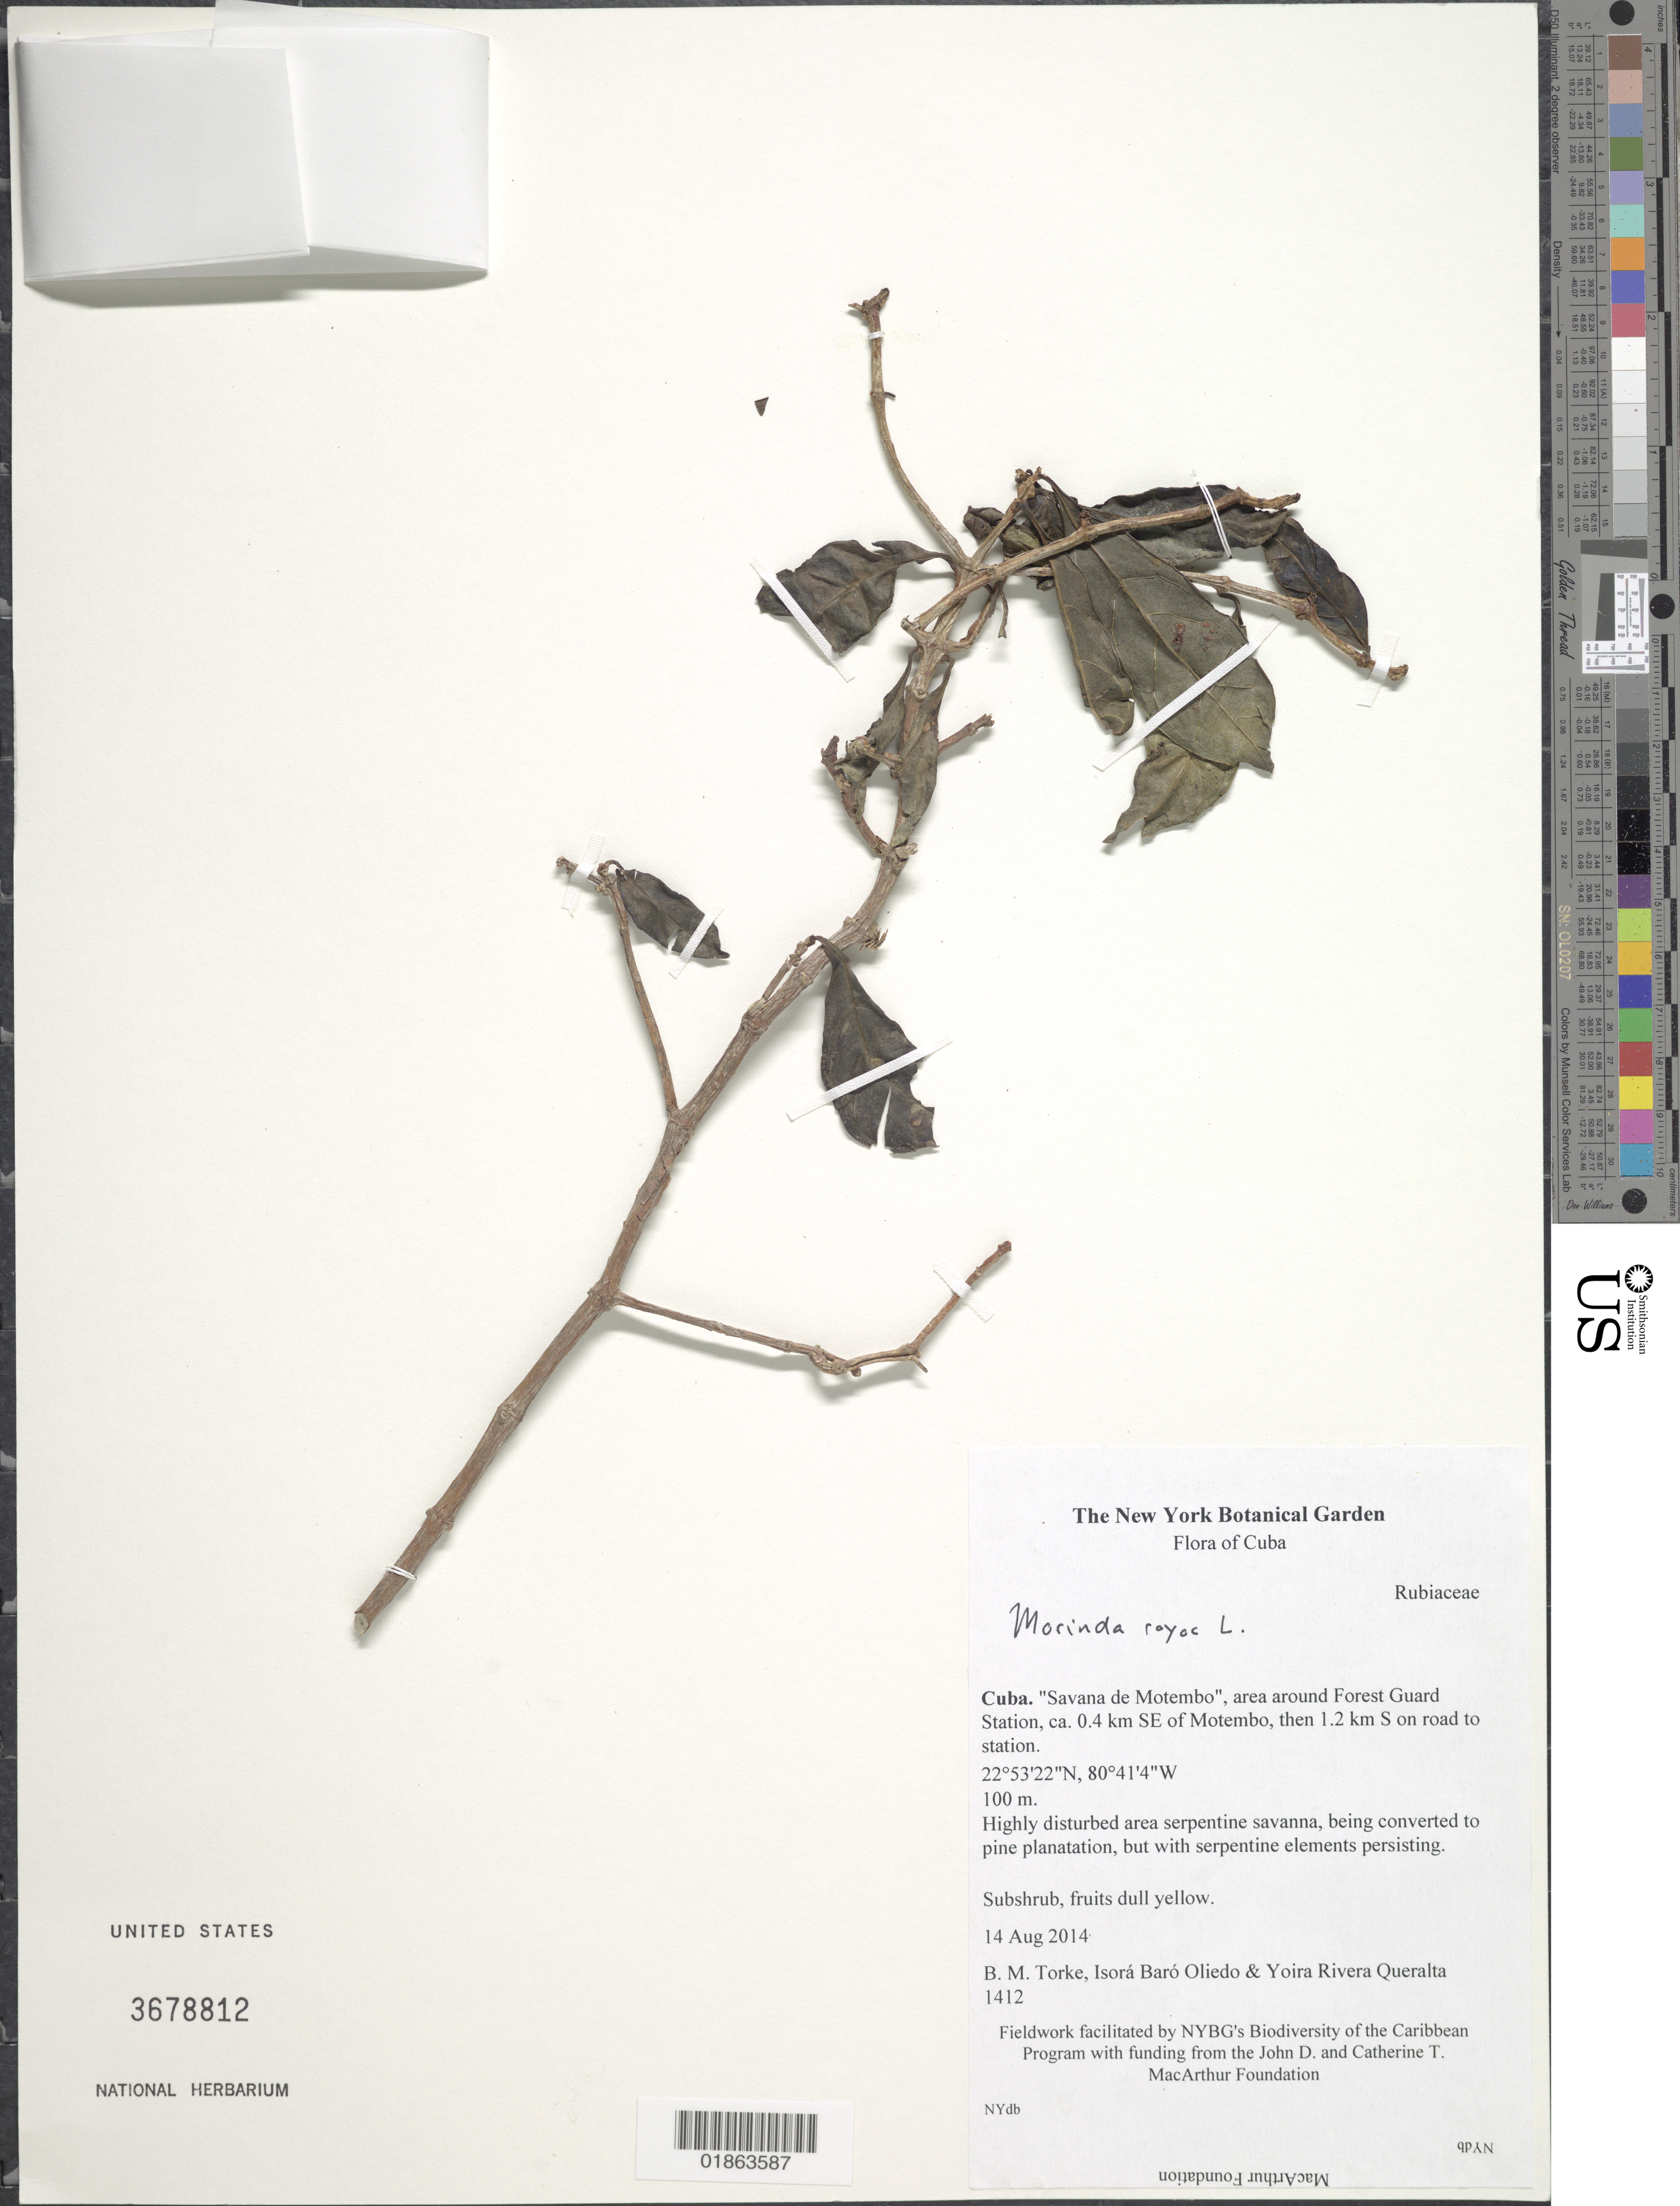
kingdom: Plantae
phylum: Tracheophyta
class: Magnoliopsida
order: Gentianales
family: Rubiaceae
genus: Morinda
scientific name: Morinda royoc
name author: L.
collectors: B. M. Torke, I. Baró Oliedo & Y. Rivera Queralta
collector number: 1412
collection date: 2014-08-14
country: Cuba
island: Cuba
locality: "Savane de Motembo", area around Forest Guard Station, ca. 0.4 km SE of Motembo, then 1.2 km S on road to statioin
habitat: Highly disturbed area serpentine savanna, being converted to pine plantation, but with serpenting elements persisting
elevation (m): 100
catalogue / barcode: US 3678812